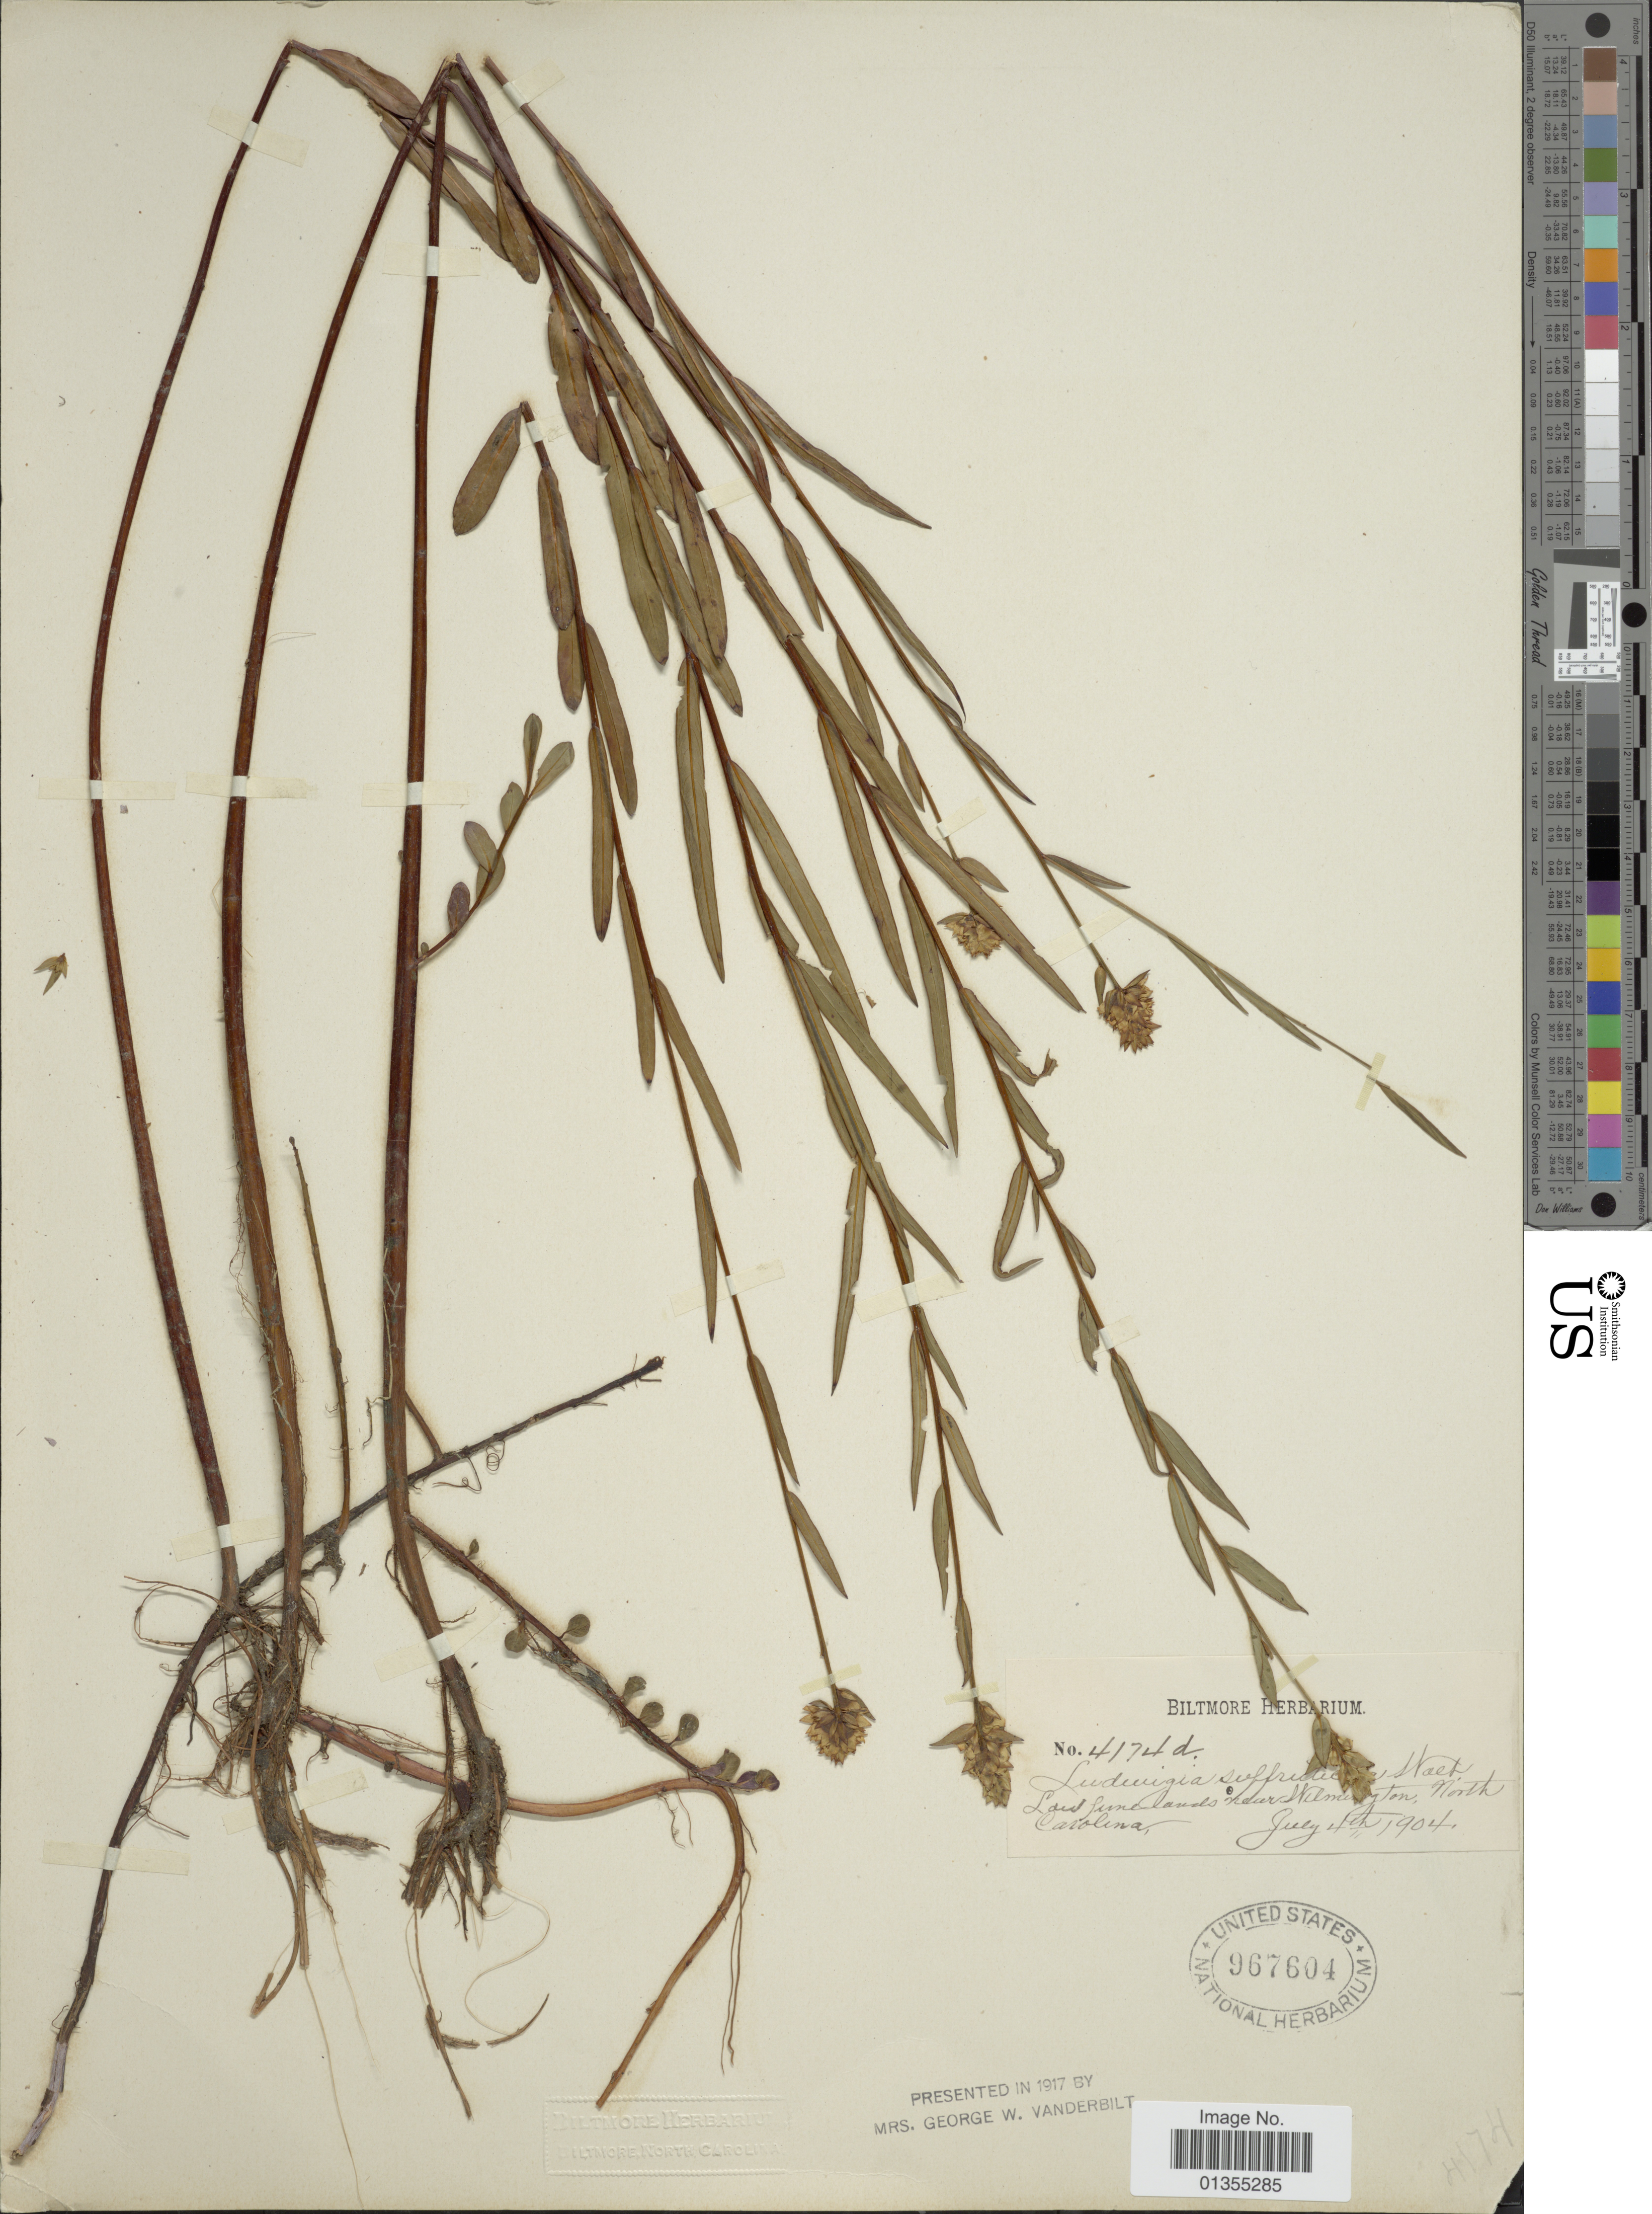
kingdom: Plantae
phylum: Tracheophyta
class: Magnoliopsida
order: Myrtales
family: Onagraceae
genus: Ludwigia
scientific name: Ludwigia suffruticosa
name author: Walter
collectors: ex herb. Biltmore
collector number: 4174d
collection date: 1904-07-04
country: United States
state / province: North Carolina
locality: Low pine lands near Willmington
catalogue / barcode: US 967604